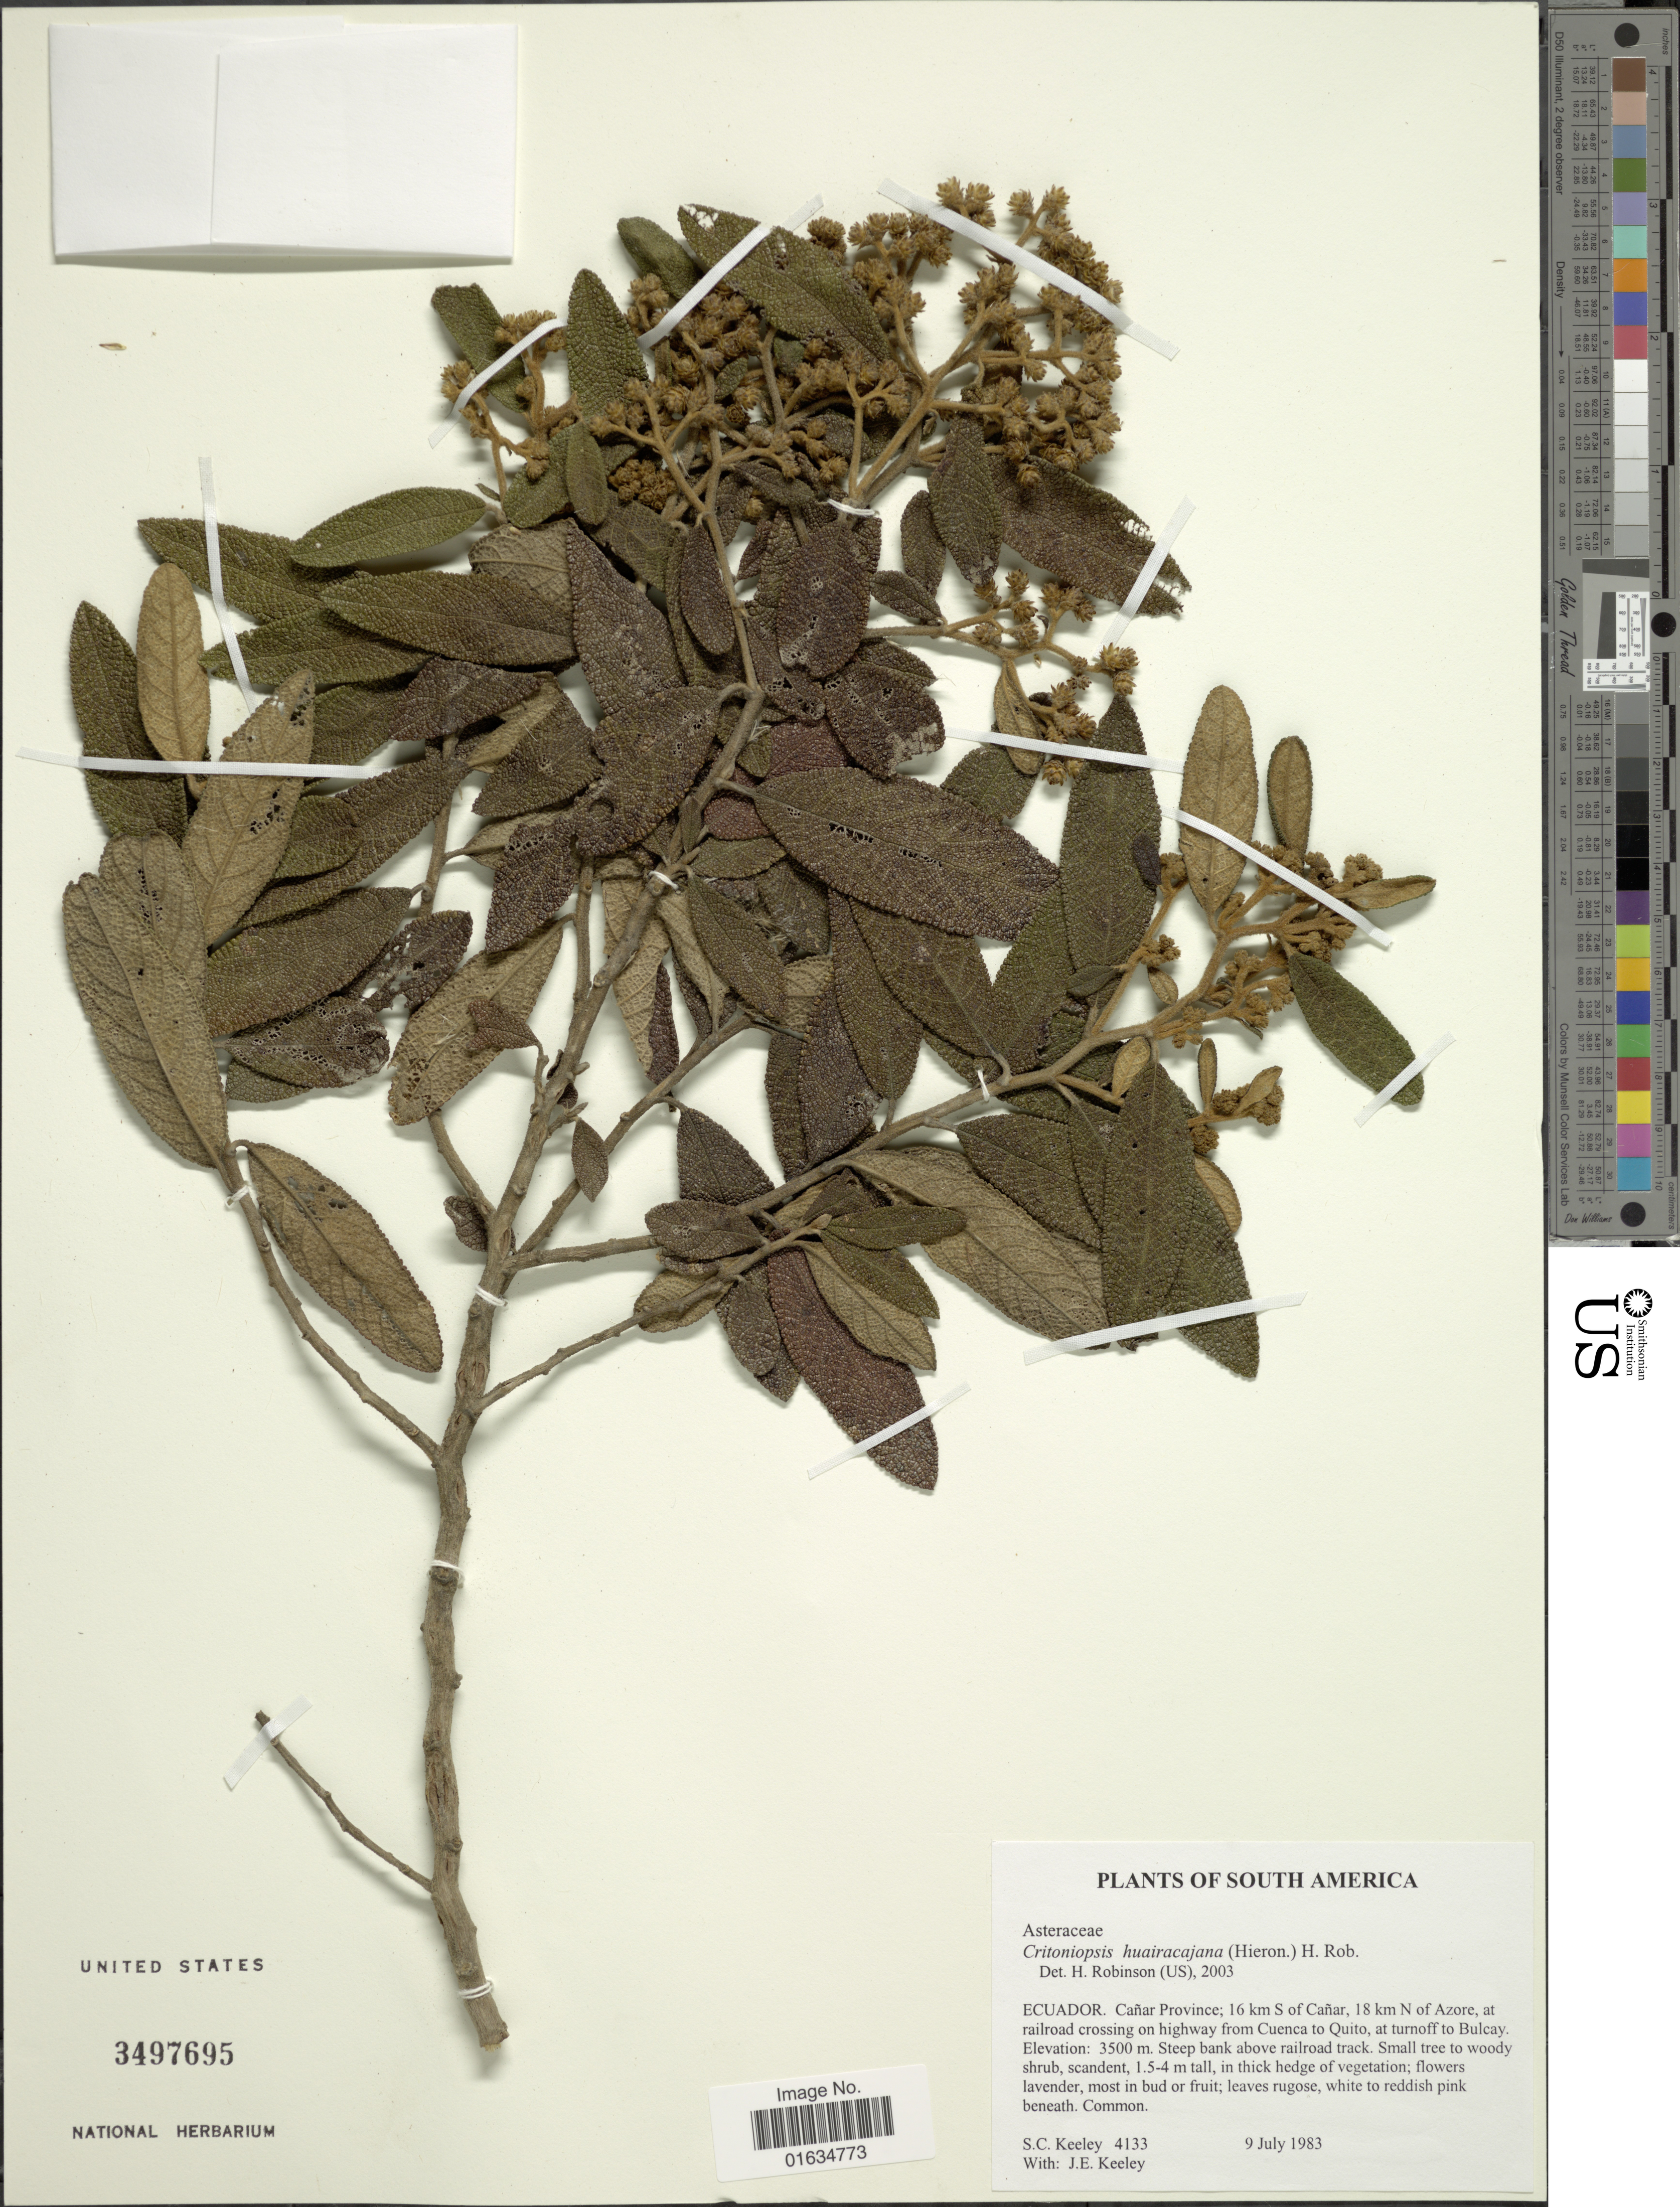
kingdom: Plantae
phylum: Tracheophyta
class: Magnoliopsida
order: Asterales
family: Asteraceae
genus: Critoniopsis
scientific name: Critoniopsis huairacajana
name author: (Hieron.) H. Rob.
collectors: S. C. Keeley & J. E. Keeley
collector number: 4133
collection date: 1983-07-09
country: Ecuador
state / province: Cañar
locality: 16 km S of Cañar, 18 km N of Azore, at railroad crossing on highway from Cuenca to Quito, at turnoff to Bulcay, steep bank above railroad track.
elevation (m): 3500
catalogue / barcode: US 3497695